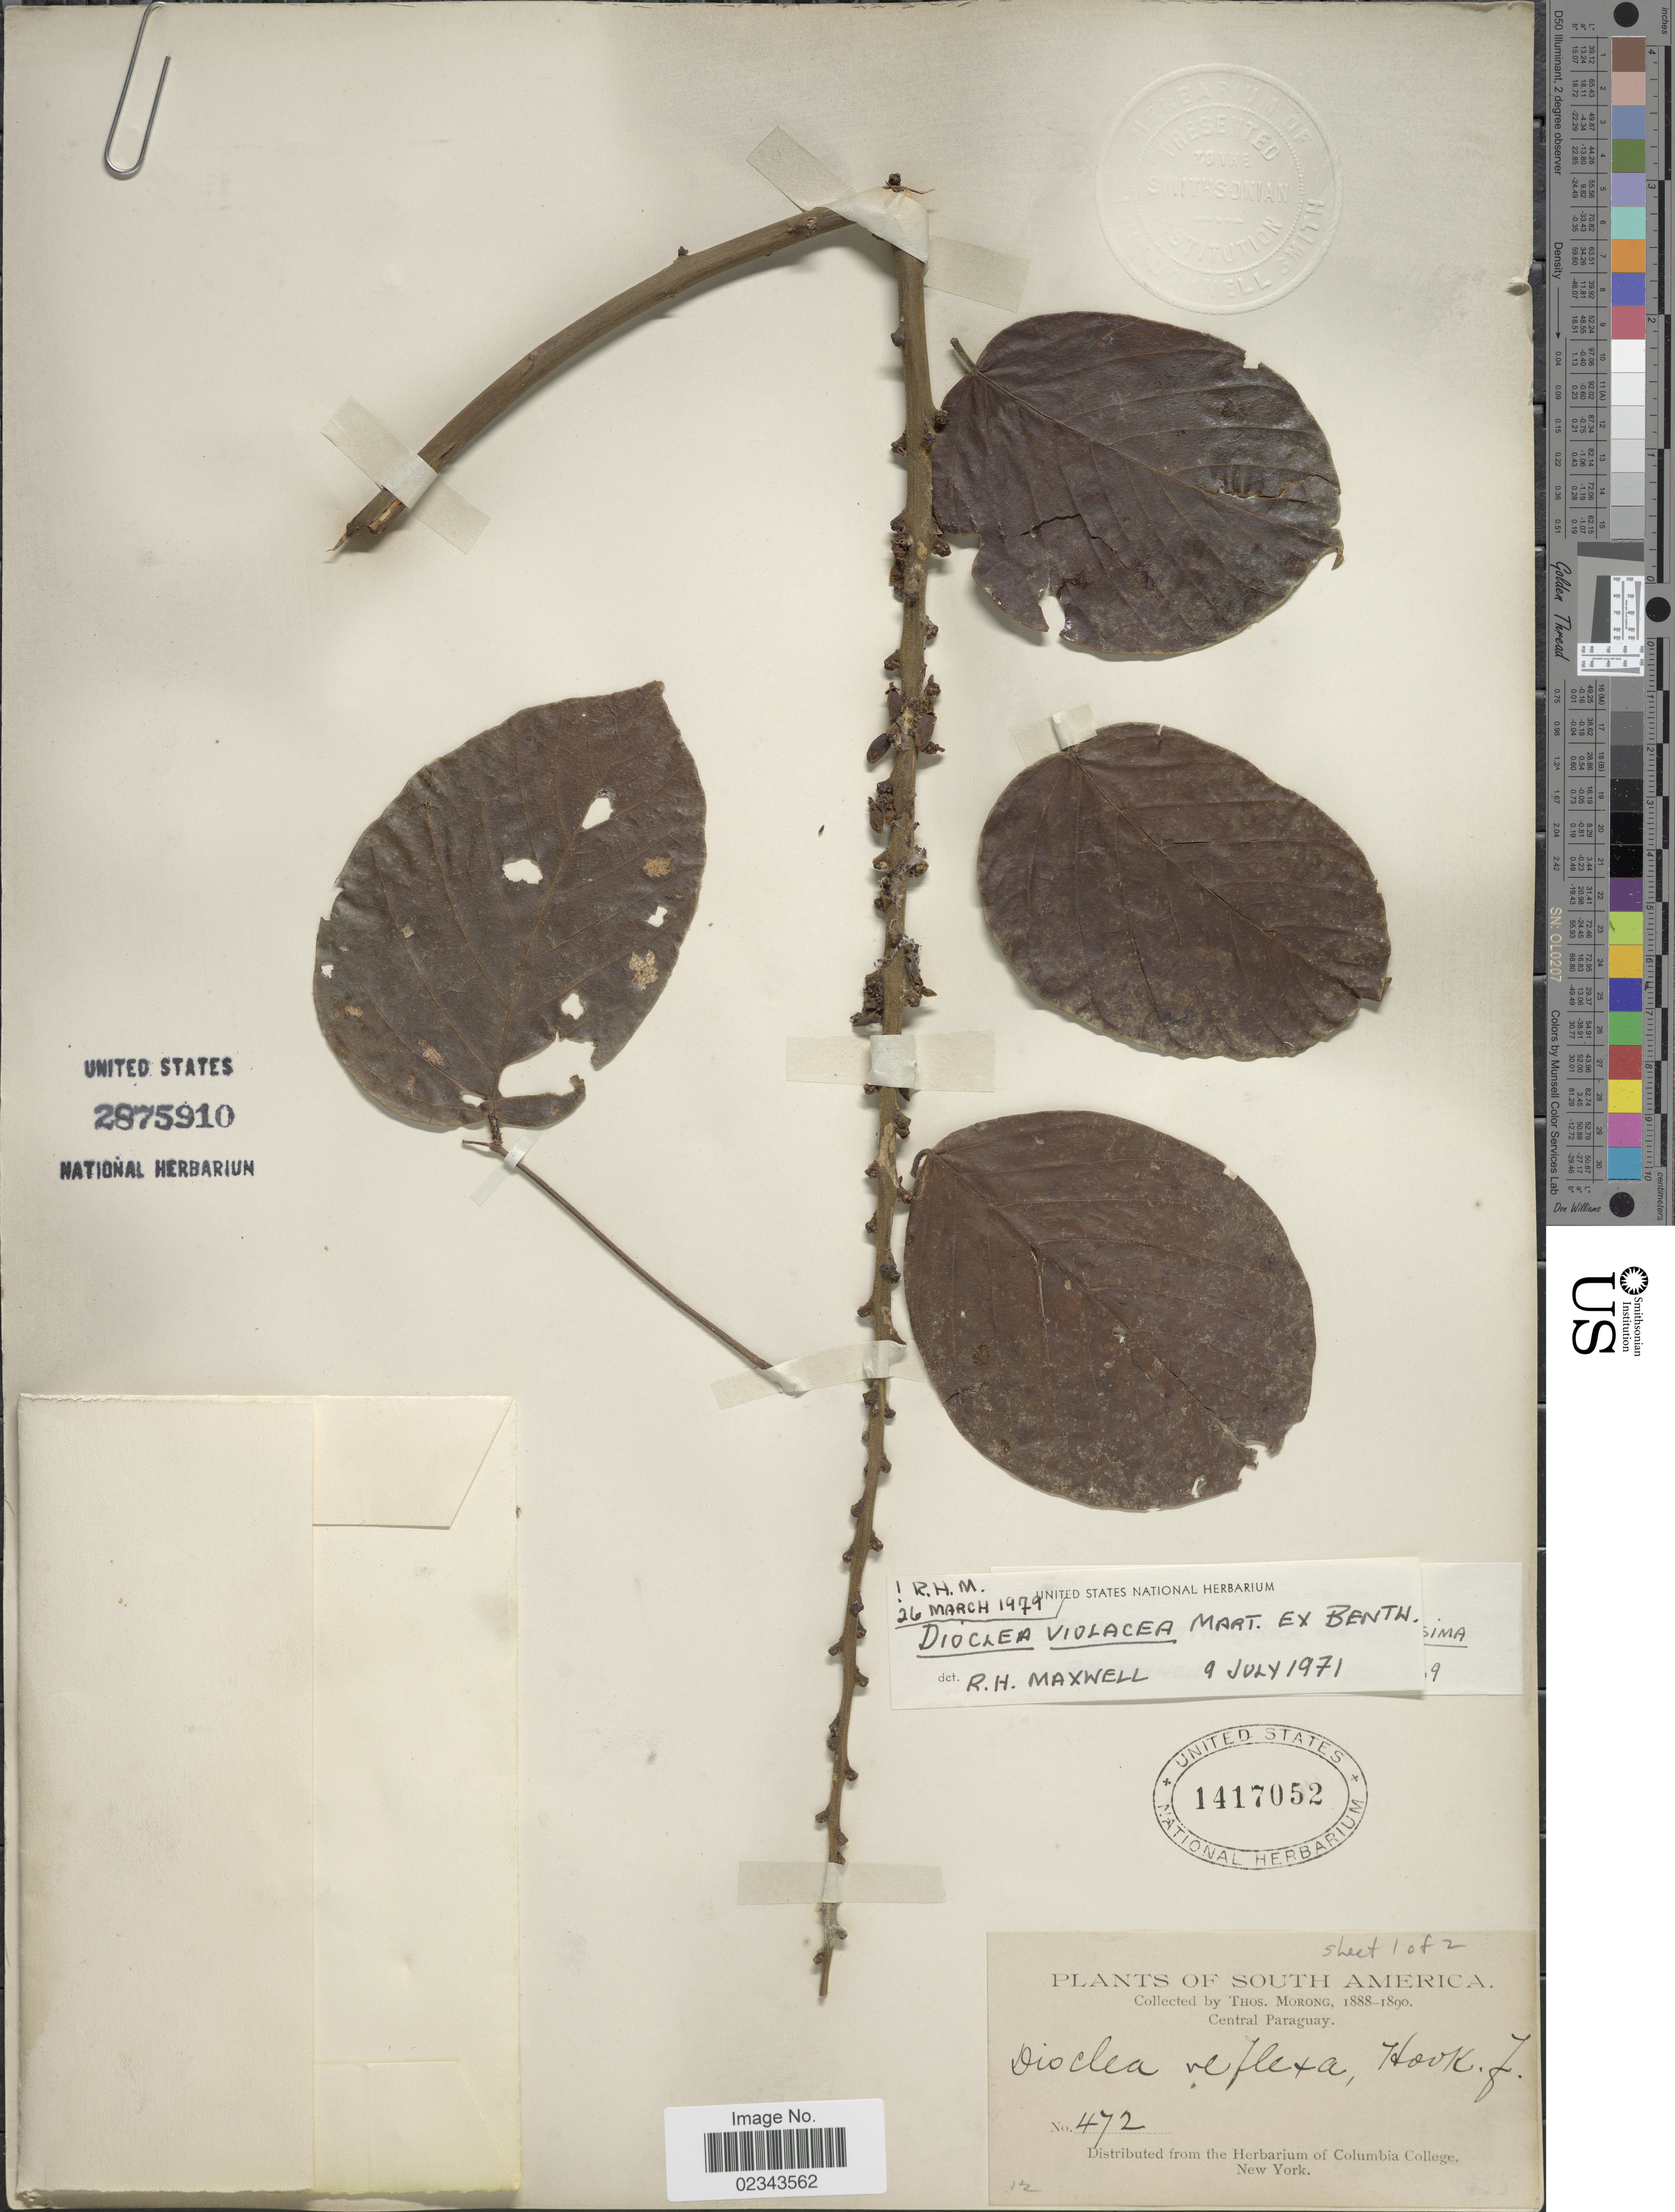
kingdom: Plantae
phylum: Tracheophyta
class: Magnoliopsida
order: Fabales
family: Fabaceae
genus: Macropsychanthus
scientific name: Macropsychanthus violaceus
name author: (Mart. ex Benth.) L.P. Queiroz & Snak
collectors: ex herb. T. Morong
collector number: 472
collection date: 1888/1890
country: Paraguay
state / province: Central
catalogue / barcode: US 1417052